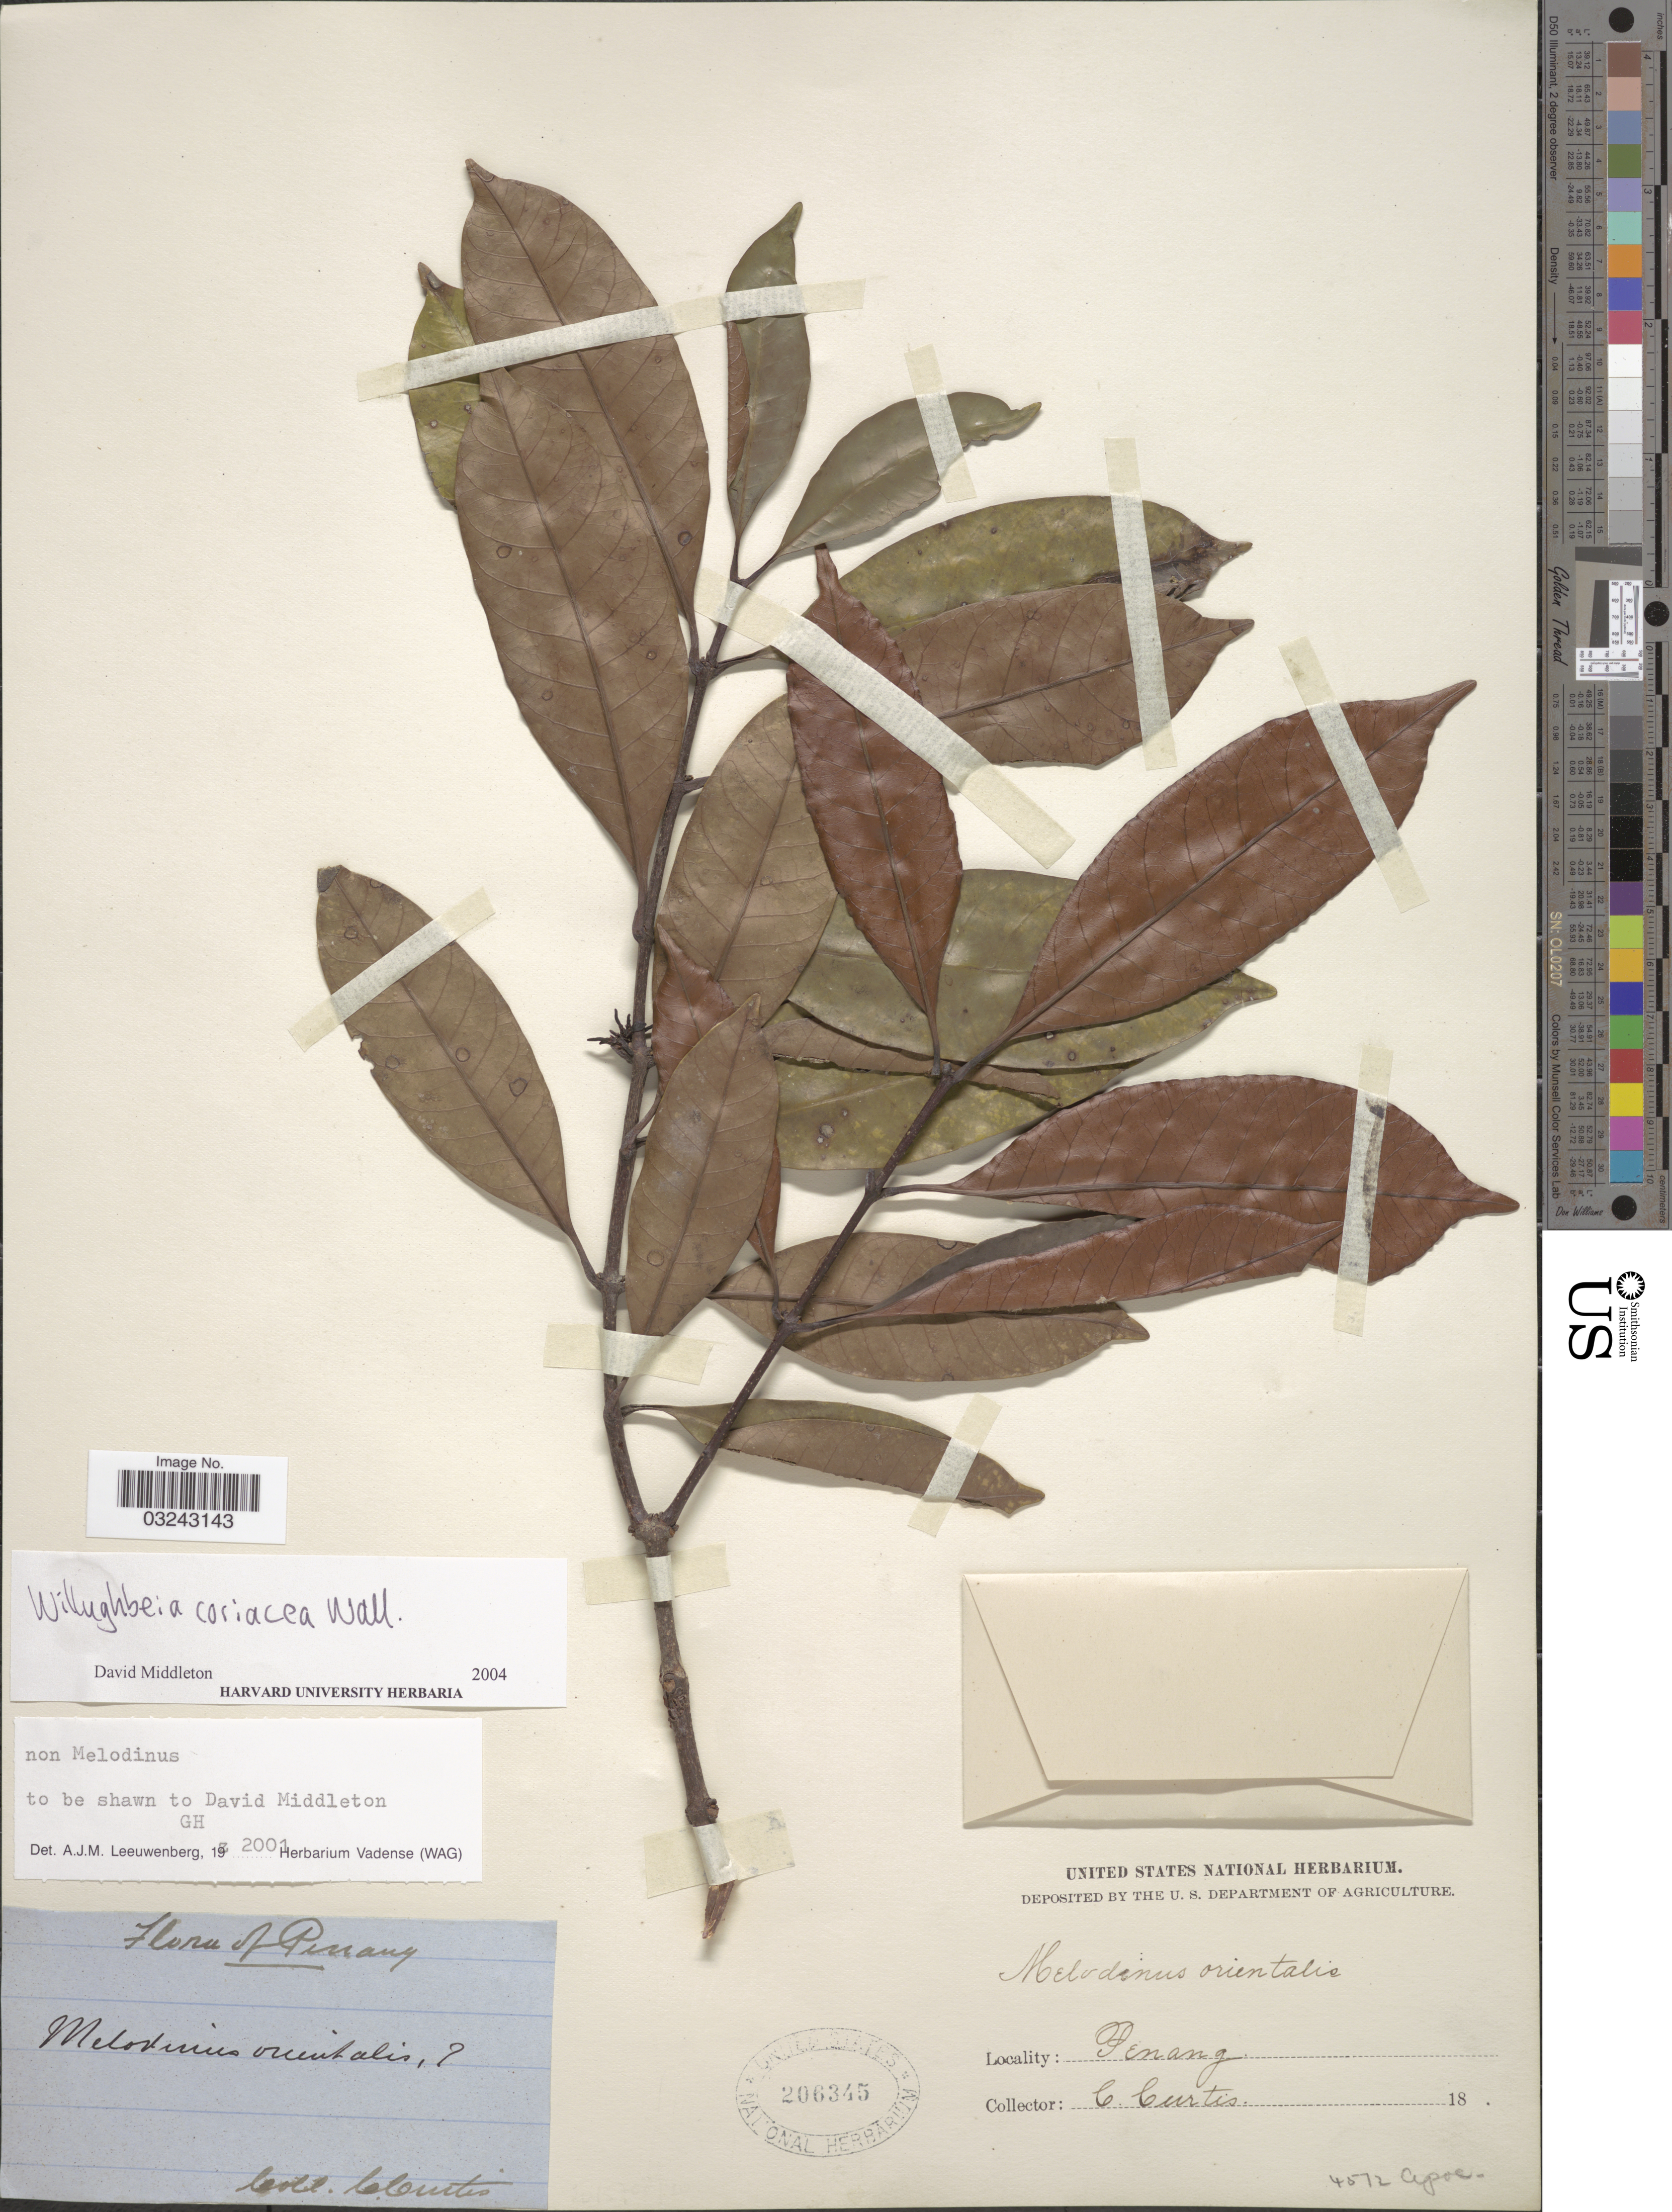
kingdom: Plantae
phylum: Tracheophyta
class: Magnoliopsida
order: Gentianales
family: Apocynaceae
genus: Willughbeia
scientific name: Willughbeia coriacea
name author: Wall.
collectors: C. Curtis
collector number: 4572?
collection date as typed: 18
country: Malaysia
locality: Penang.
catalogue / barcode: US 206345